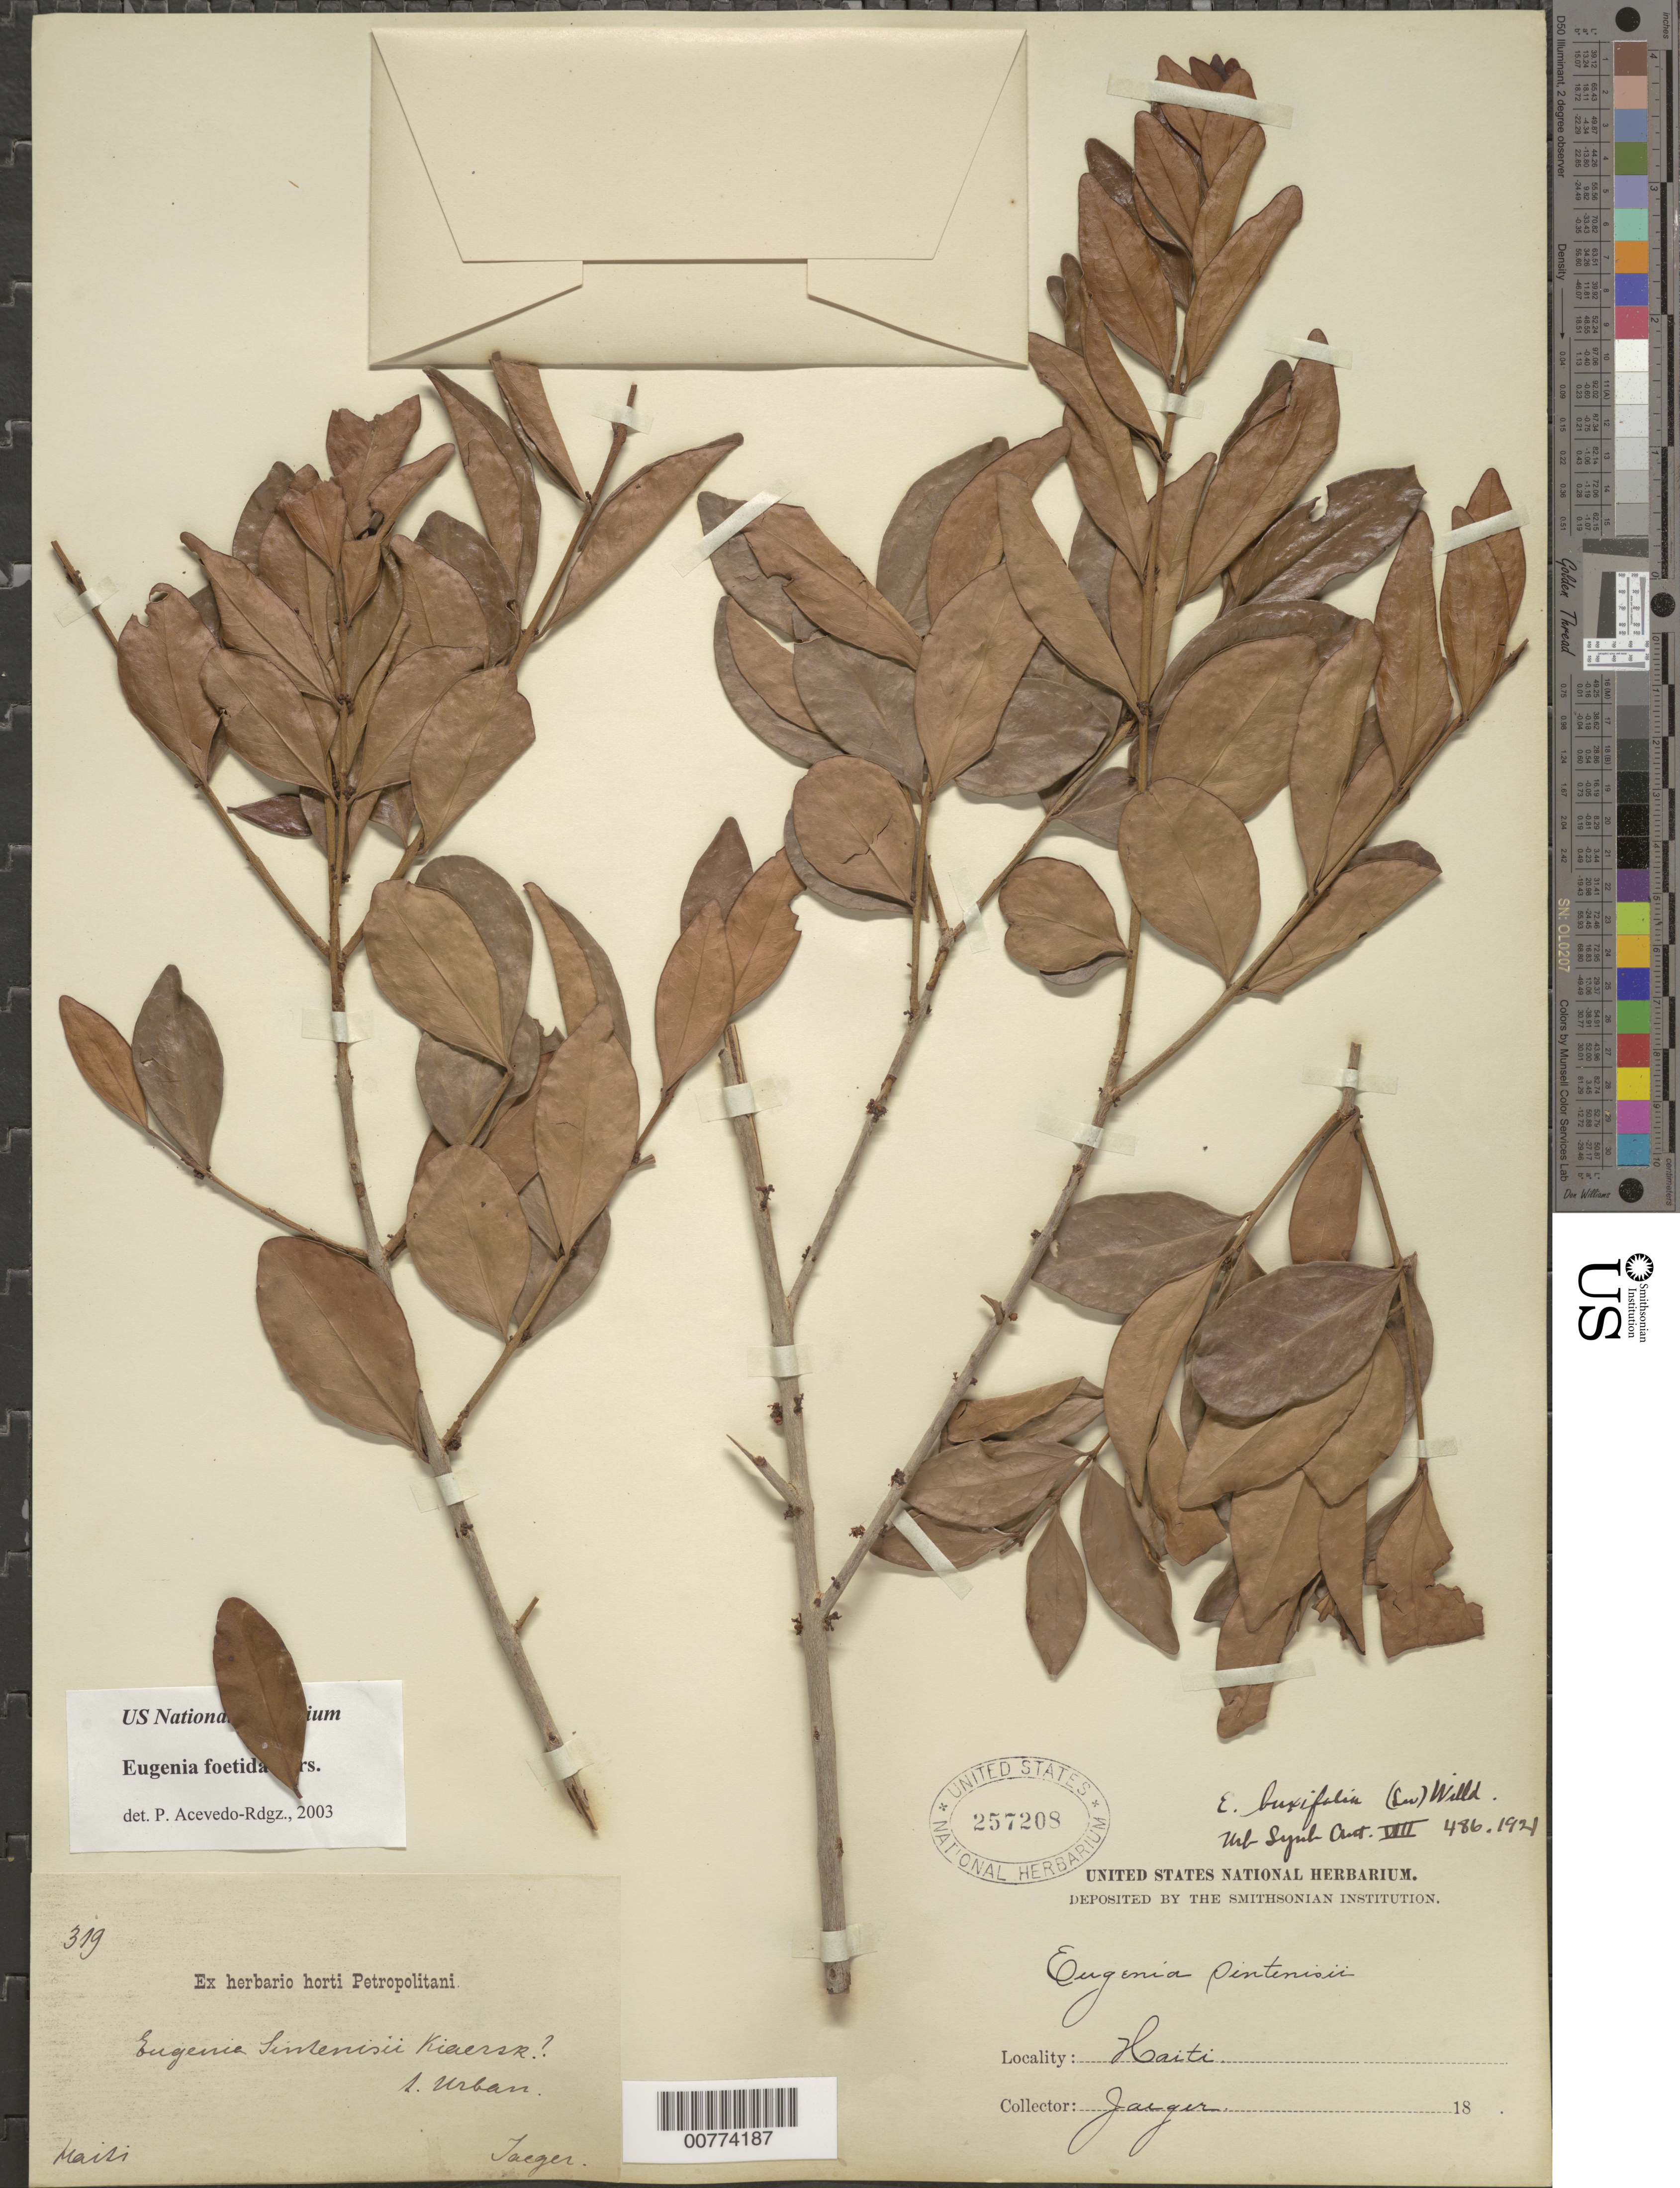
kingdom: Plantae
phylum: Tracheophyta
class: Magnoliopsida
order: Myrtales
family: Myrtaceae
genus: Eugenia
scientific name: Eugenia foetida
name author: Pers.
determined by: Acevedo-Rodríguez, P., (BOT), Smithsonian Institution - National Museum of Natural History (UNITED STATES)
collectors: -. Jaeger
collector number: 319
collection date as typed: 18--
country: Haiti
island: Hispaniola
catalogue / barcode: US 257208